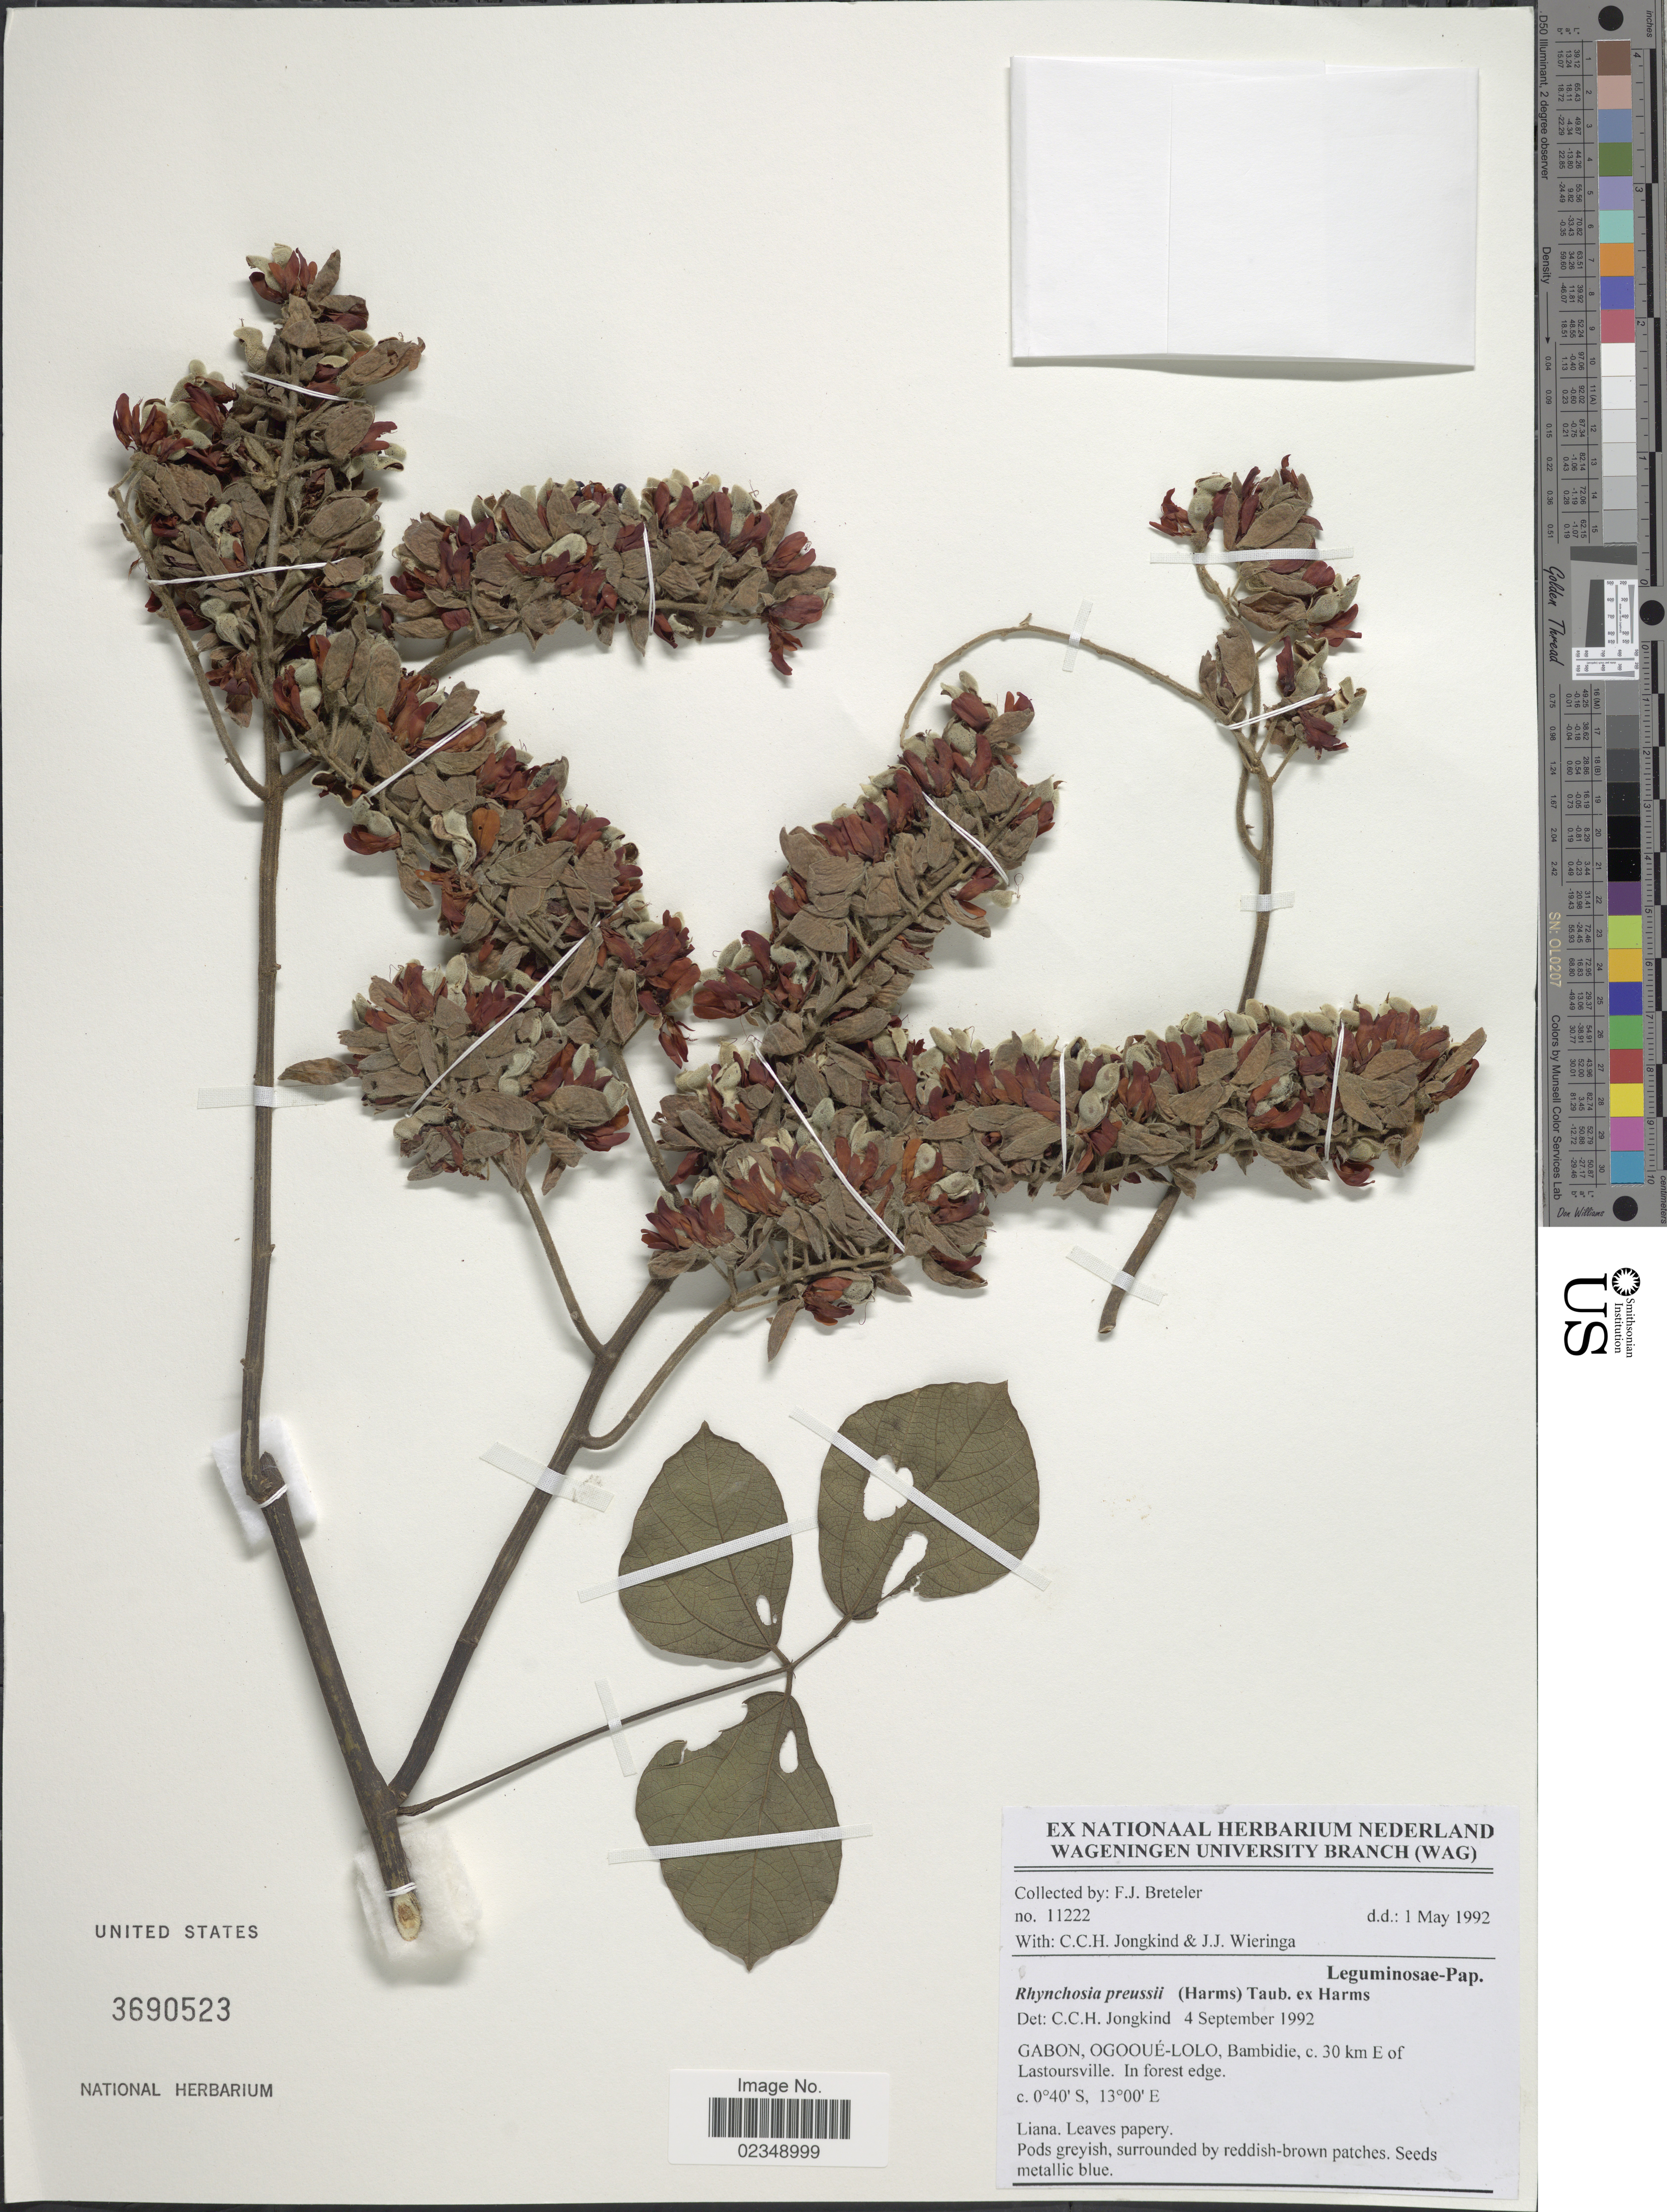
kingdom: Plantae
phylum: Tracheophyta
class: Magnoliopsida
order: Fabales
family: Fabaceae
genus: Rhynchosia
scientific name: Rhynchosia preussii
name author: Taub. ex Hutch. & Dalziel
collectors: F. J. Breteler, C. C. Jongkind & J. Wieringa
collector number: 11222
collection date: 1992-05-01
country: Gabon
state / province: Ogooue-Lolo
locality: Bambidie, c. 30 km E of Latoursville, in forest edge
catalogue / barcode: US 3690523